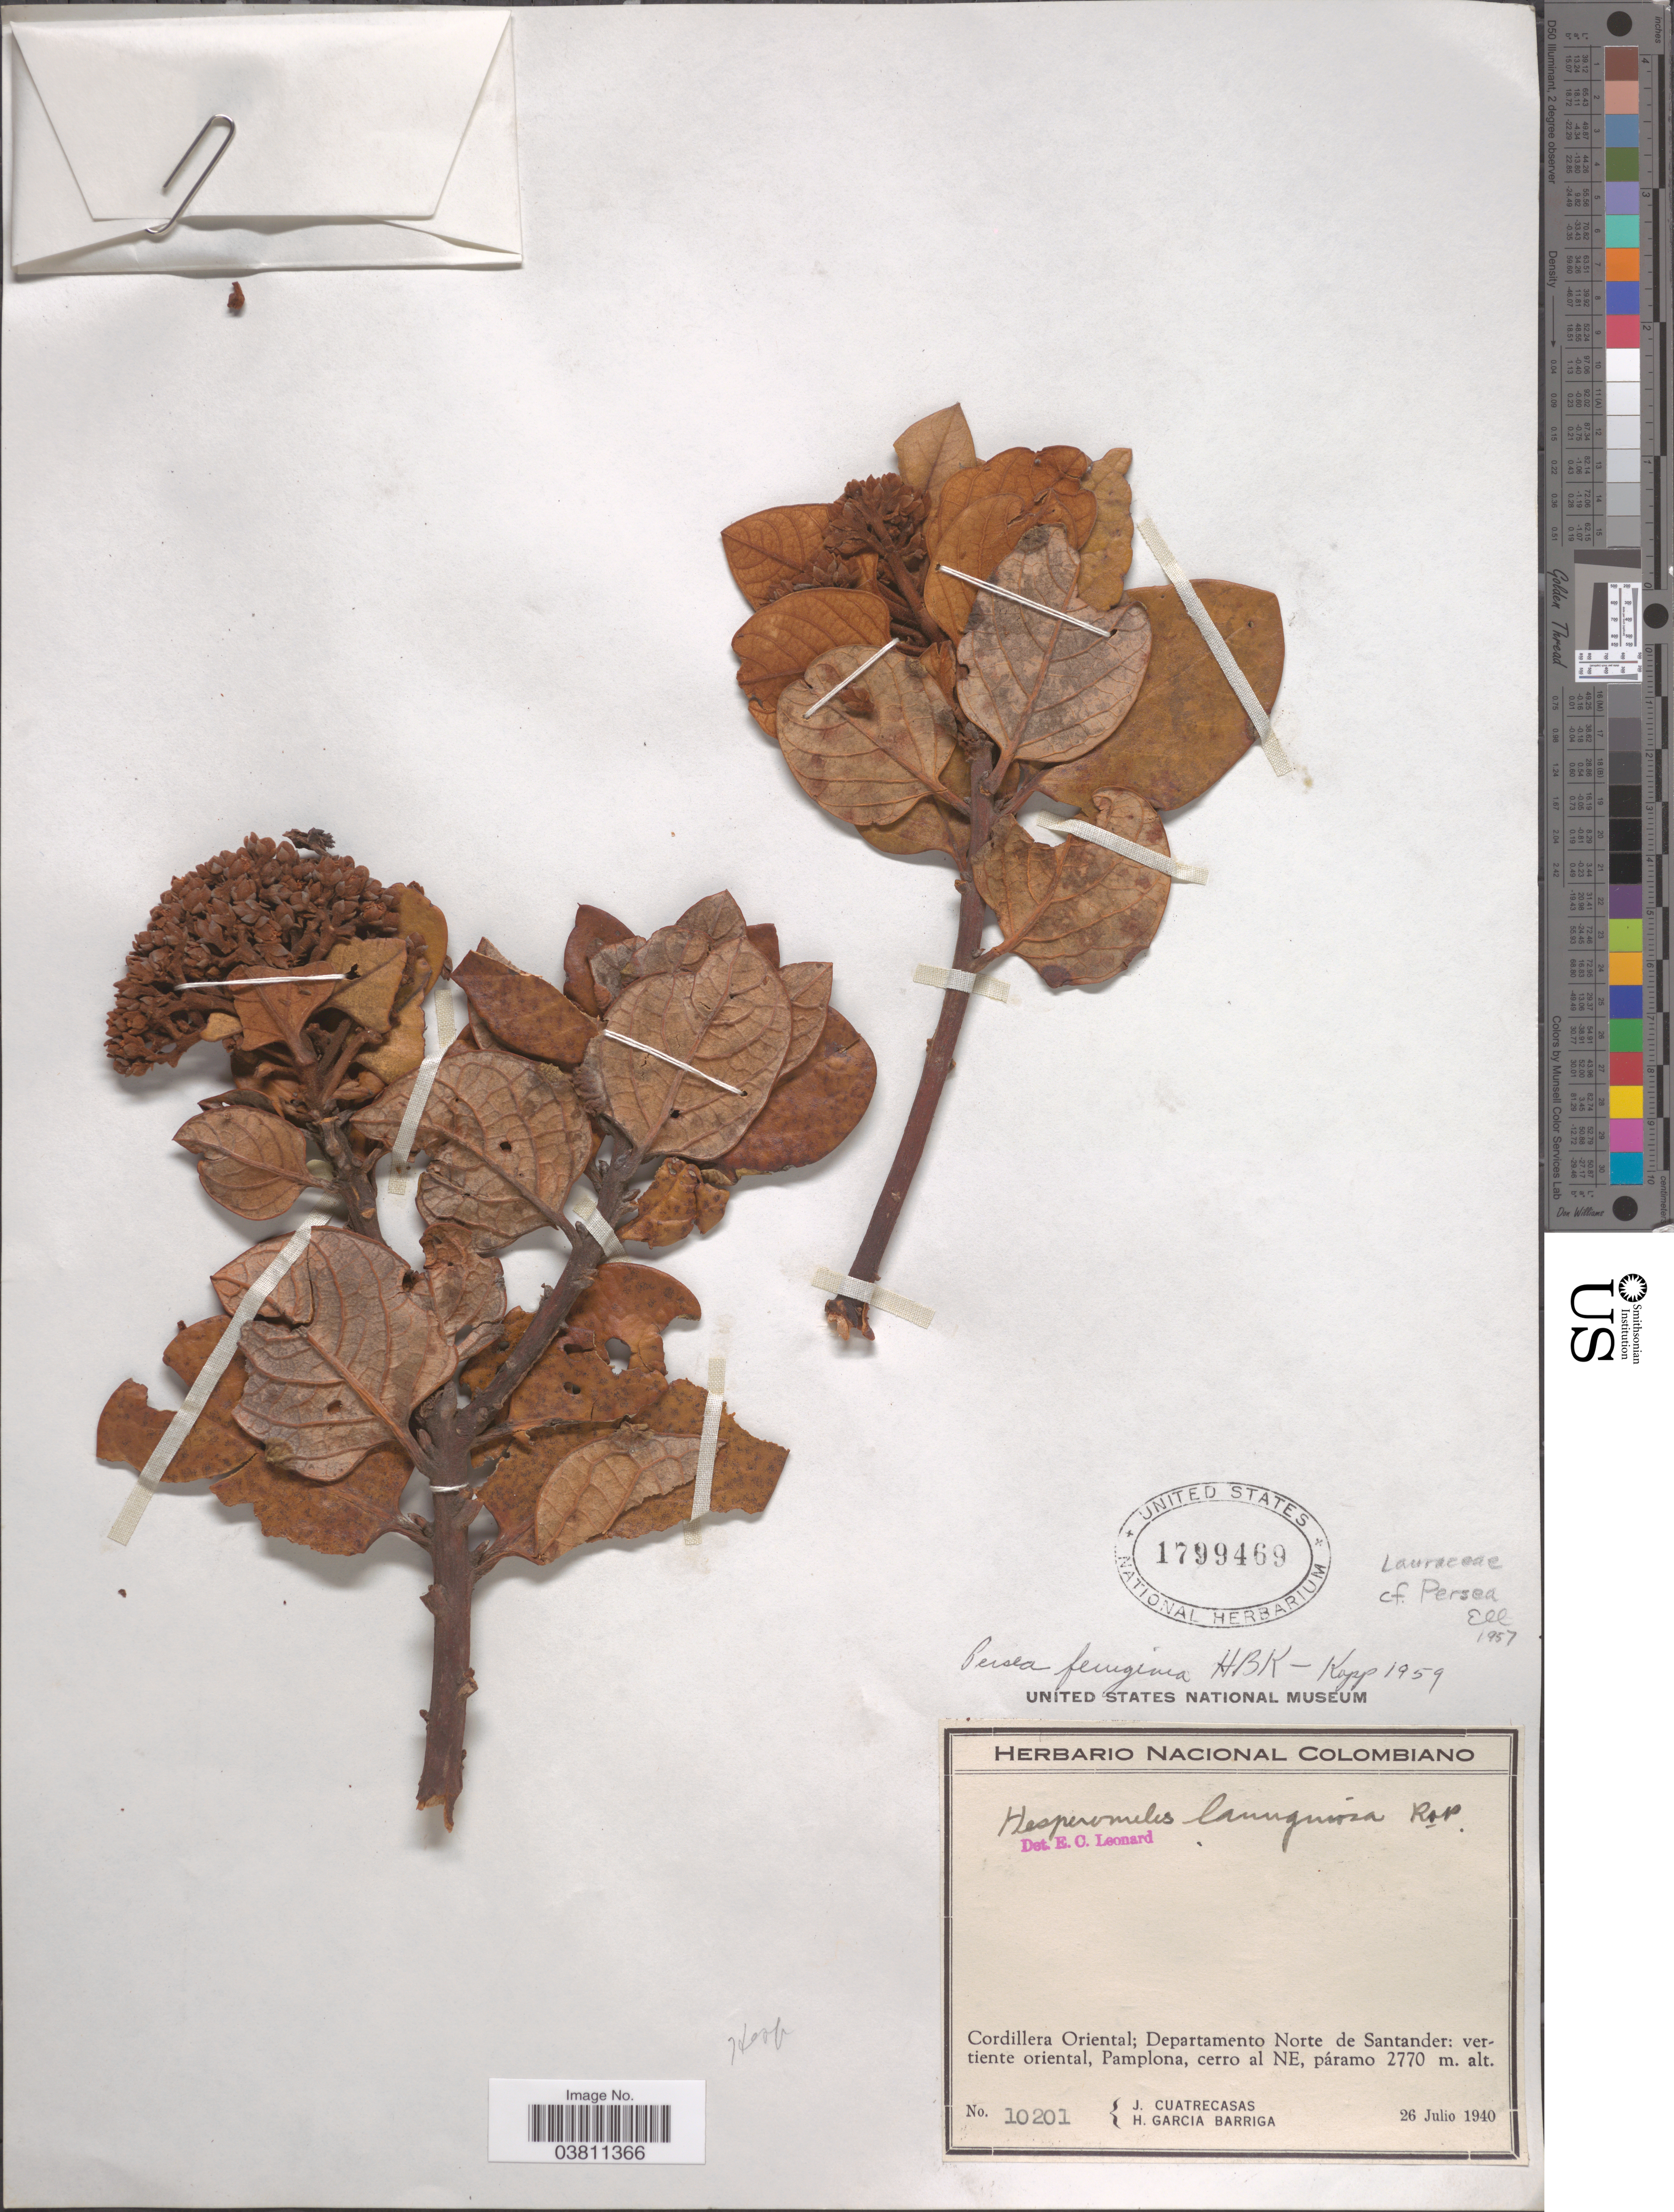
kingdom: Plantae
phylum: Tracheophyta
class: Magnoliopsida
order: Laurales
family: Lauraceae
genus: Persea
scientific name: Persea ferruginea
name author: Kunth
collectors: J. Cuatrecasas & H. García Barriga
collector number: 10201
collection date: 1940-07-26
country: Colombia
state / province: Norte de Santander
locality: Cordillera Oriental; Departamento Norte de Santander: vertiente oriental, Pamplona, cerro al NE, páramo.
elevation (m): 2770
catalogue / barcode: US 1799469